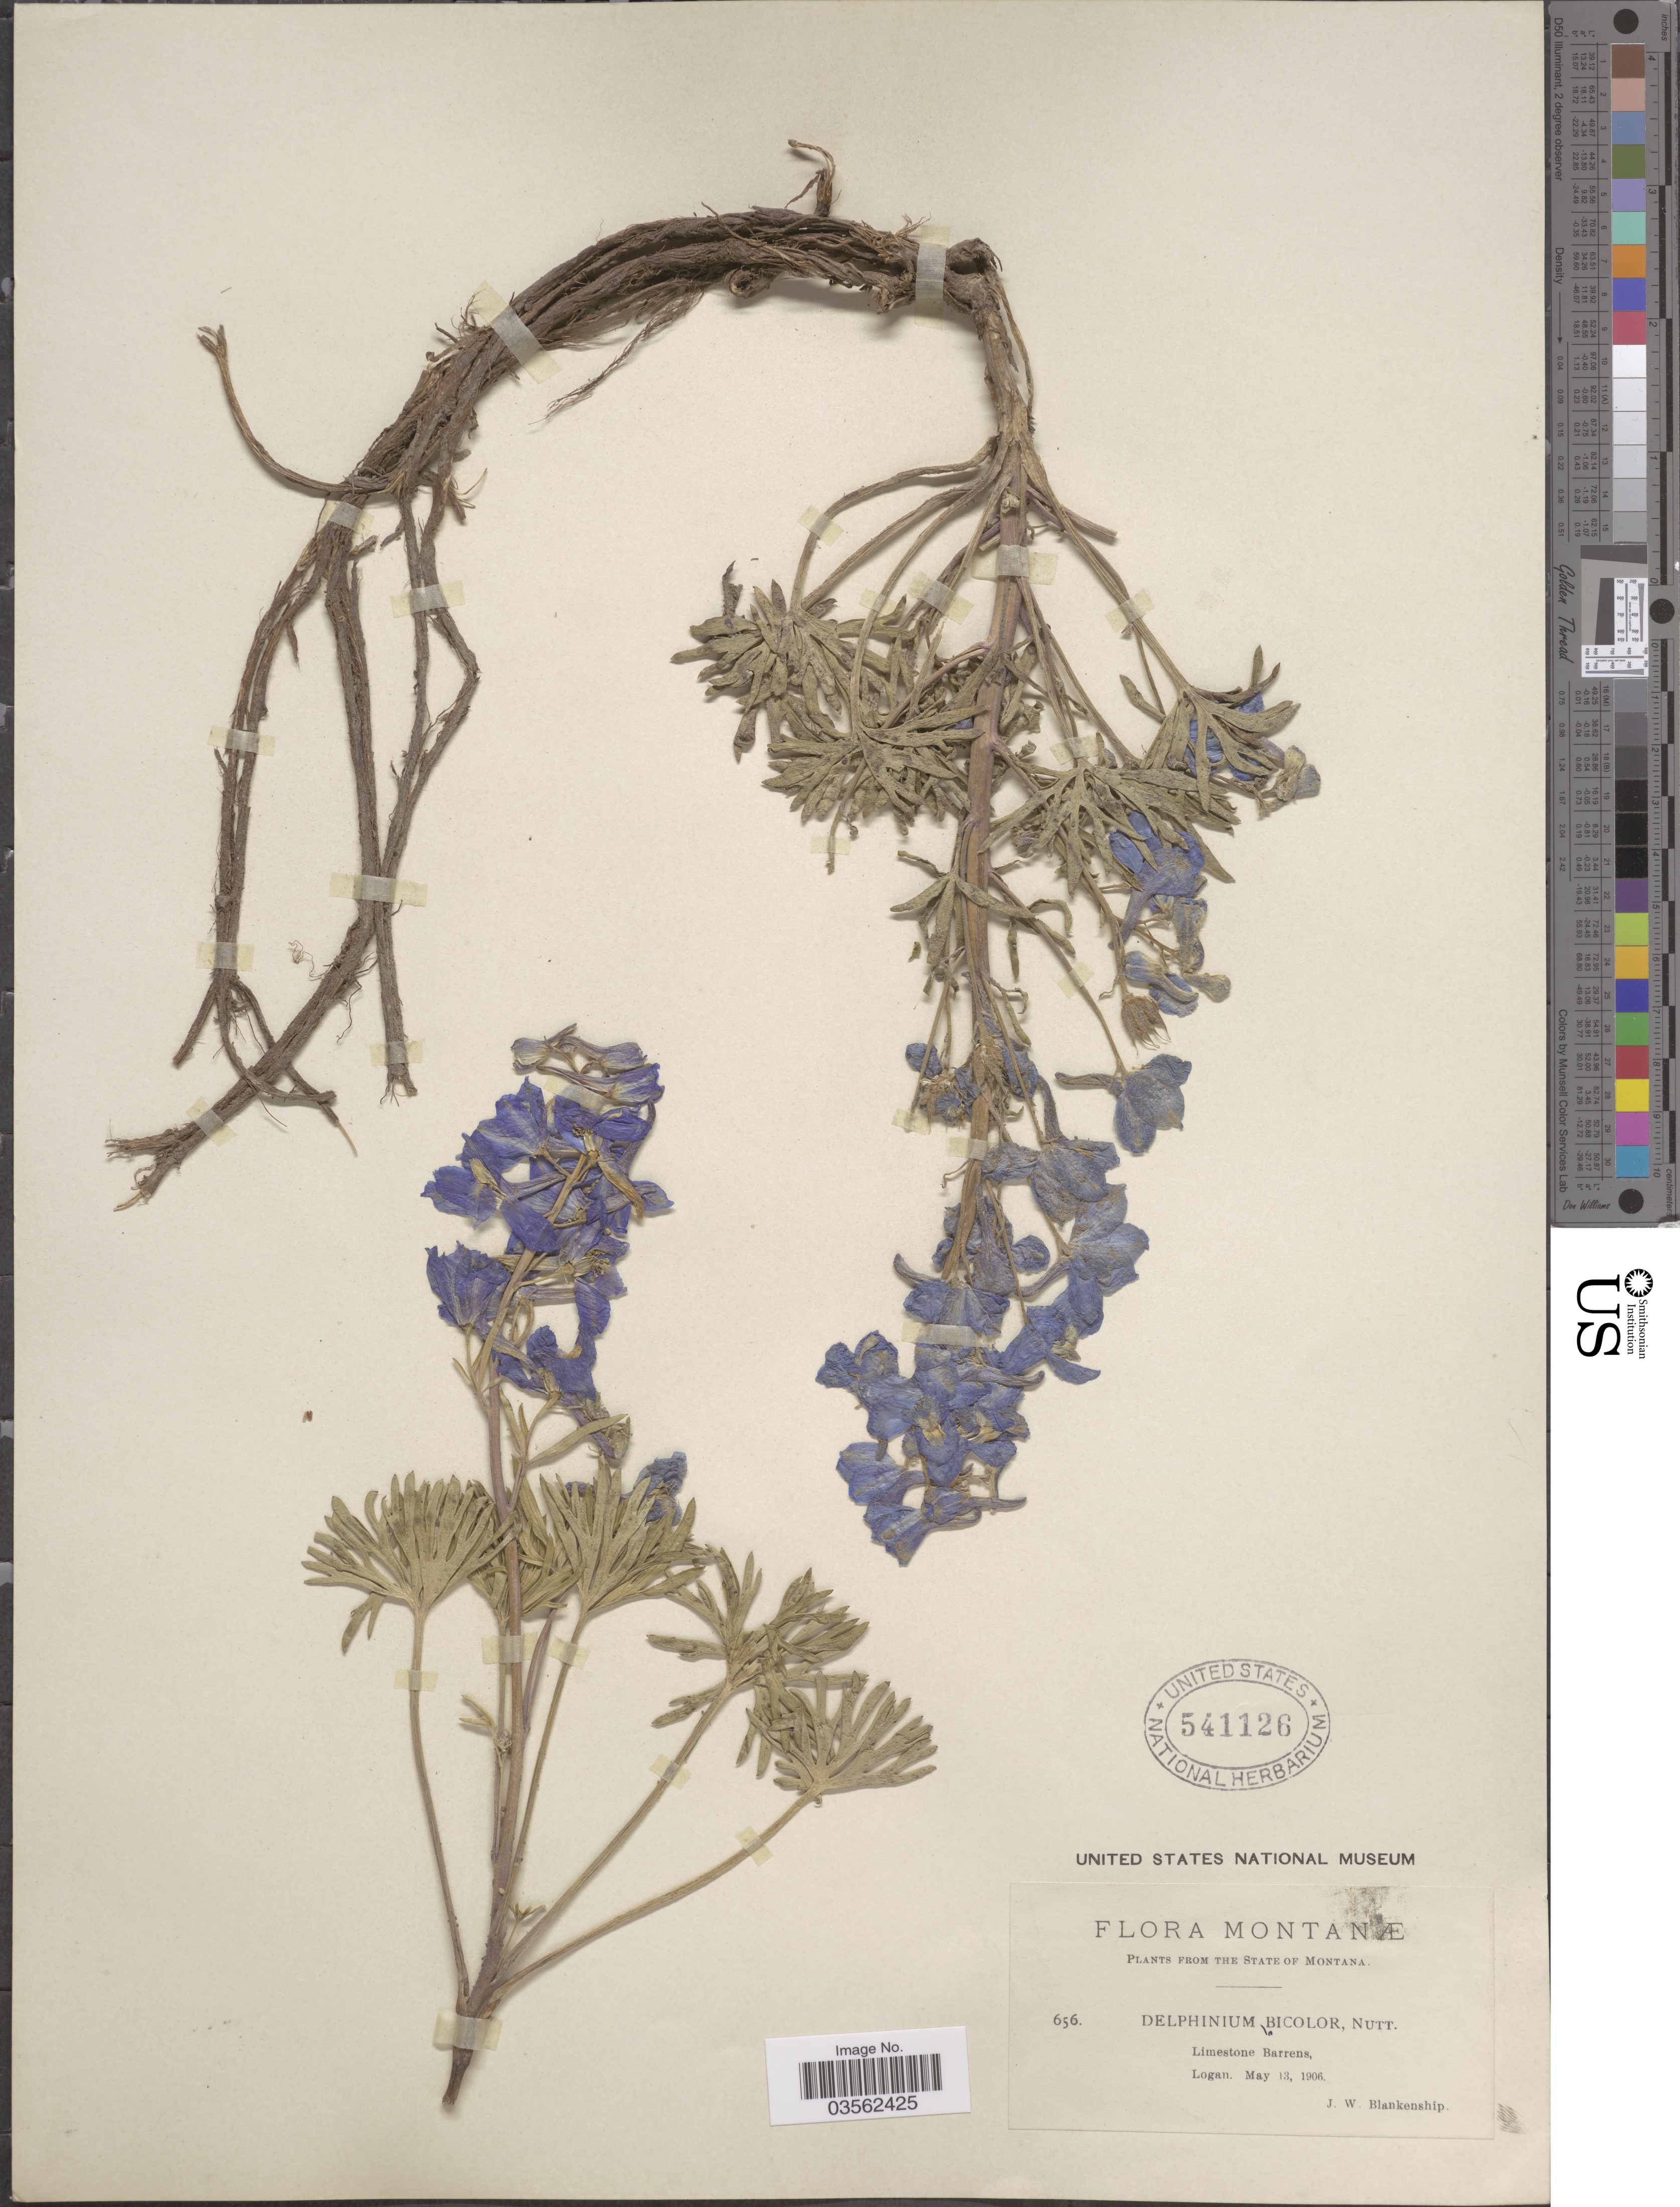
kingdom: Plantae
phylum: Tracheophyta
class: Magnoliopsida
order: Ranunculales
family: Ranunculaceae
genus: Delphinium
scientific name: Delphinium bicolor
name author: Nutt.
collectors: J. W. Blankinship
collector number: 656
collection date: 1906-05-13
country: United States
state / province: Montana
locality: Logan.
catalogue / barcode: US 541126